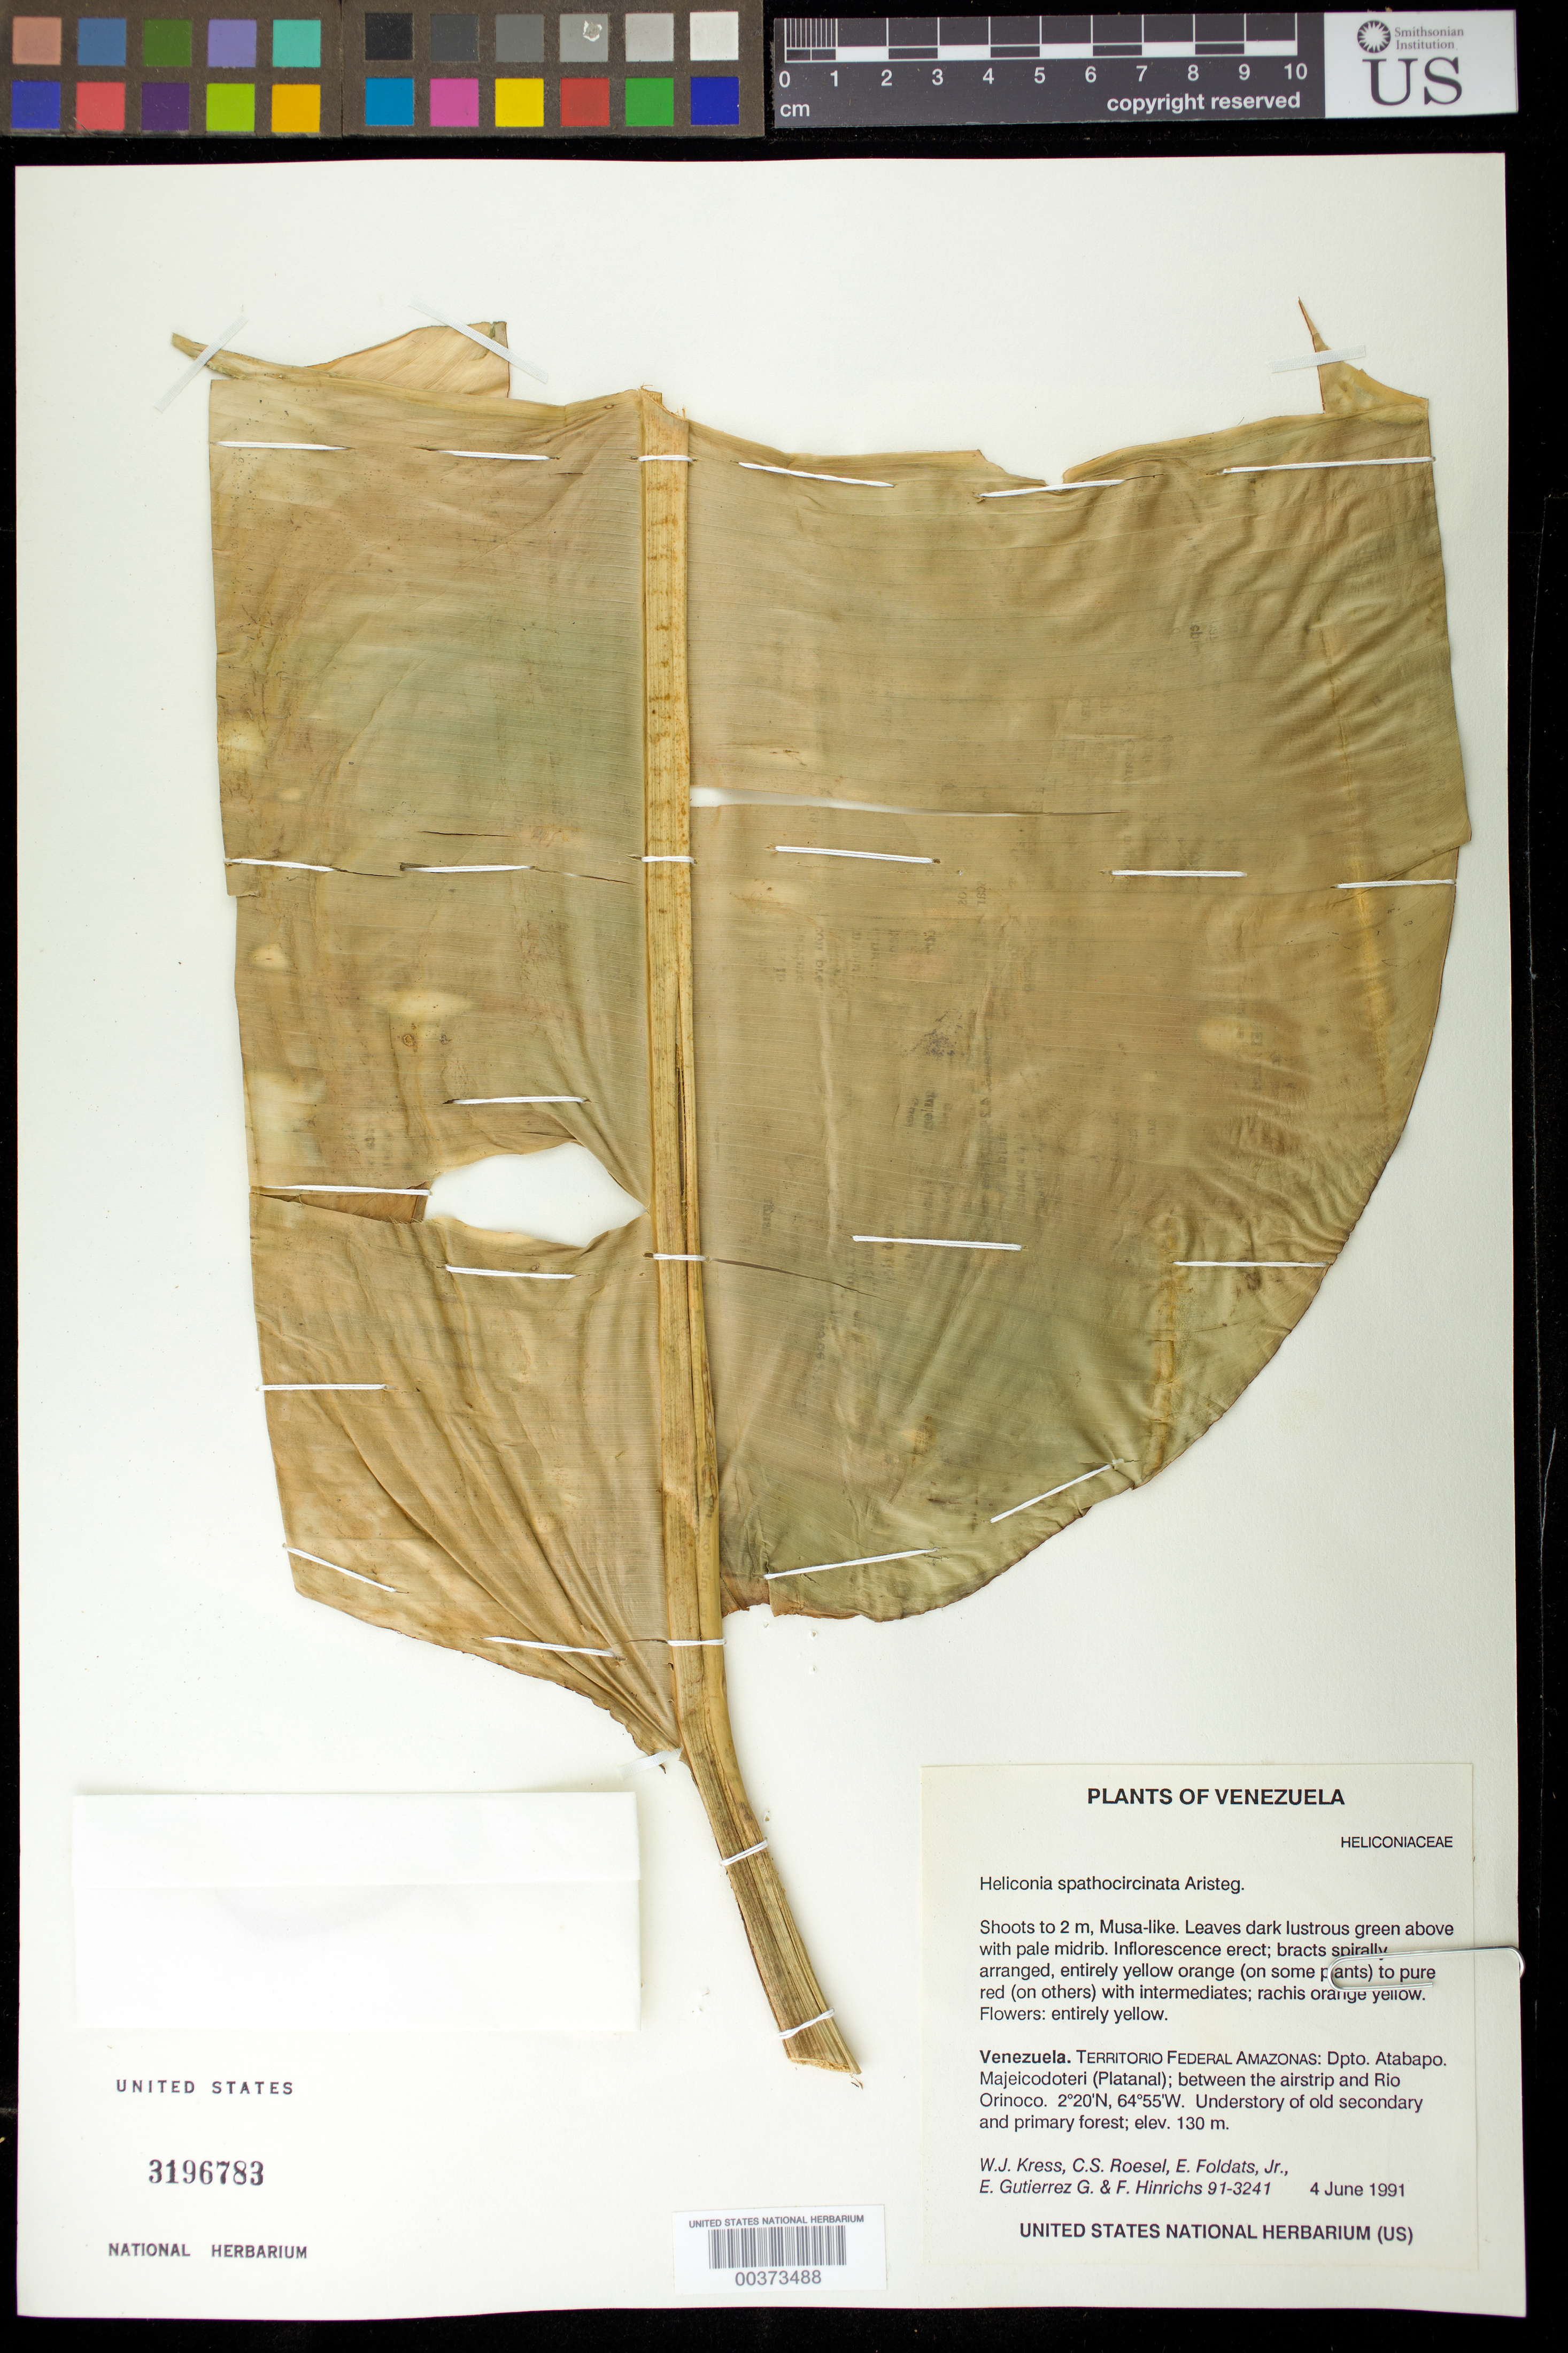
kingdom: Plantae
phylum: Tracheophyta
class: Liliopsida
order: Zingiberales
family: Heliconiaceae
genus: Heliconia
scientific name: Heliconia spathocircinata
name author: Aristeg.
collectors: W. J. Kress, C. S. Roesel, E. Foldats, E. Gutierrez G. & F. Hinrichs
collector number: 91-3241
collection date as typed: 04 Jun 1991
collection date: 1991-06-04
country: Venezuela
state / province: Amazonas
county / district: Atabapo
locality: Majeicodoteri (platanal); between the airstrip and rio orinoco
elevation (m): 130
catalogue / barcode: US 3196783